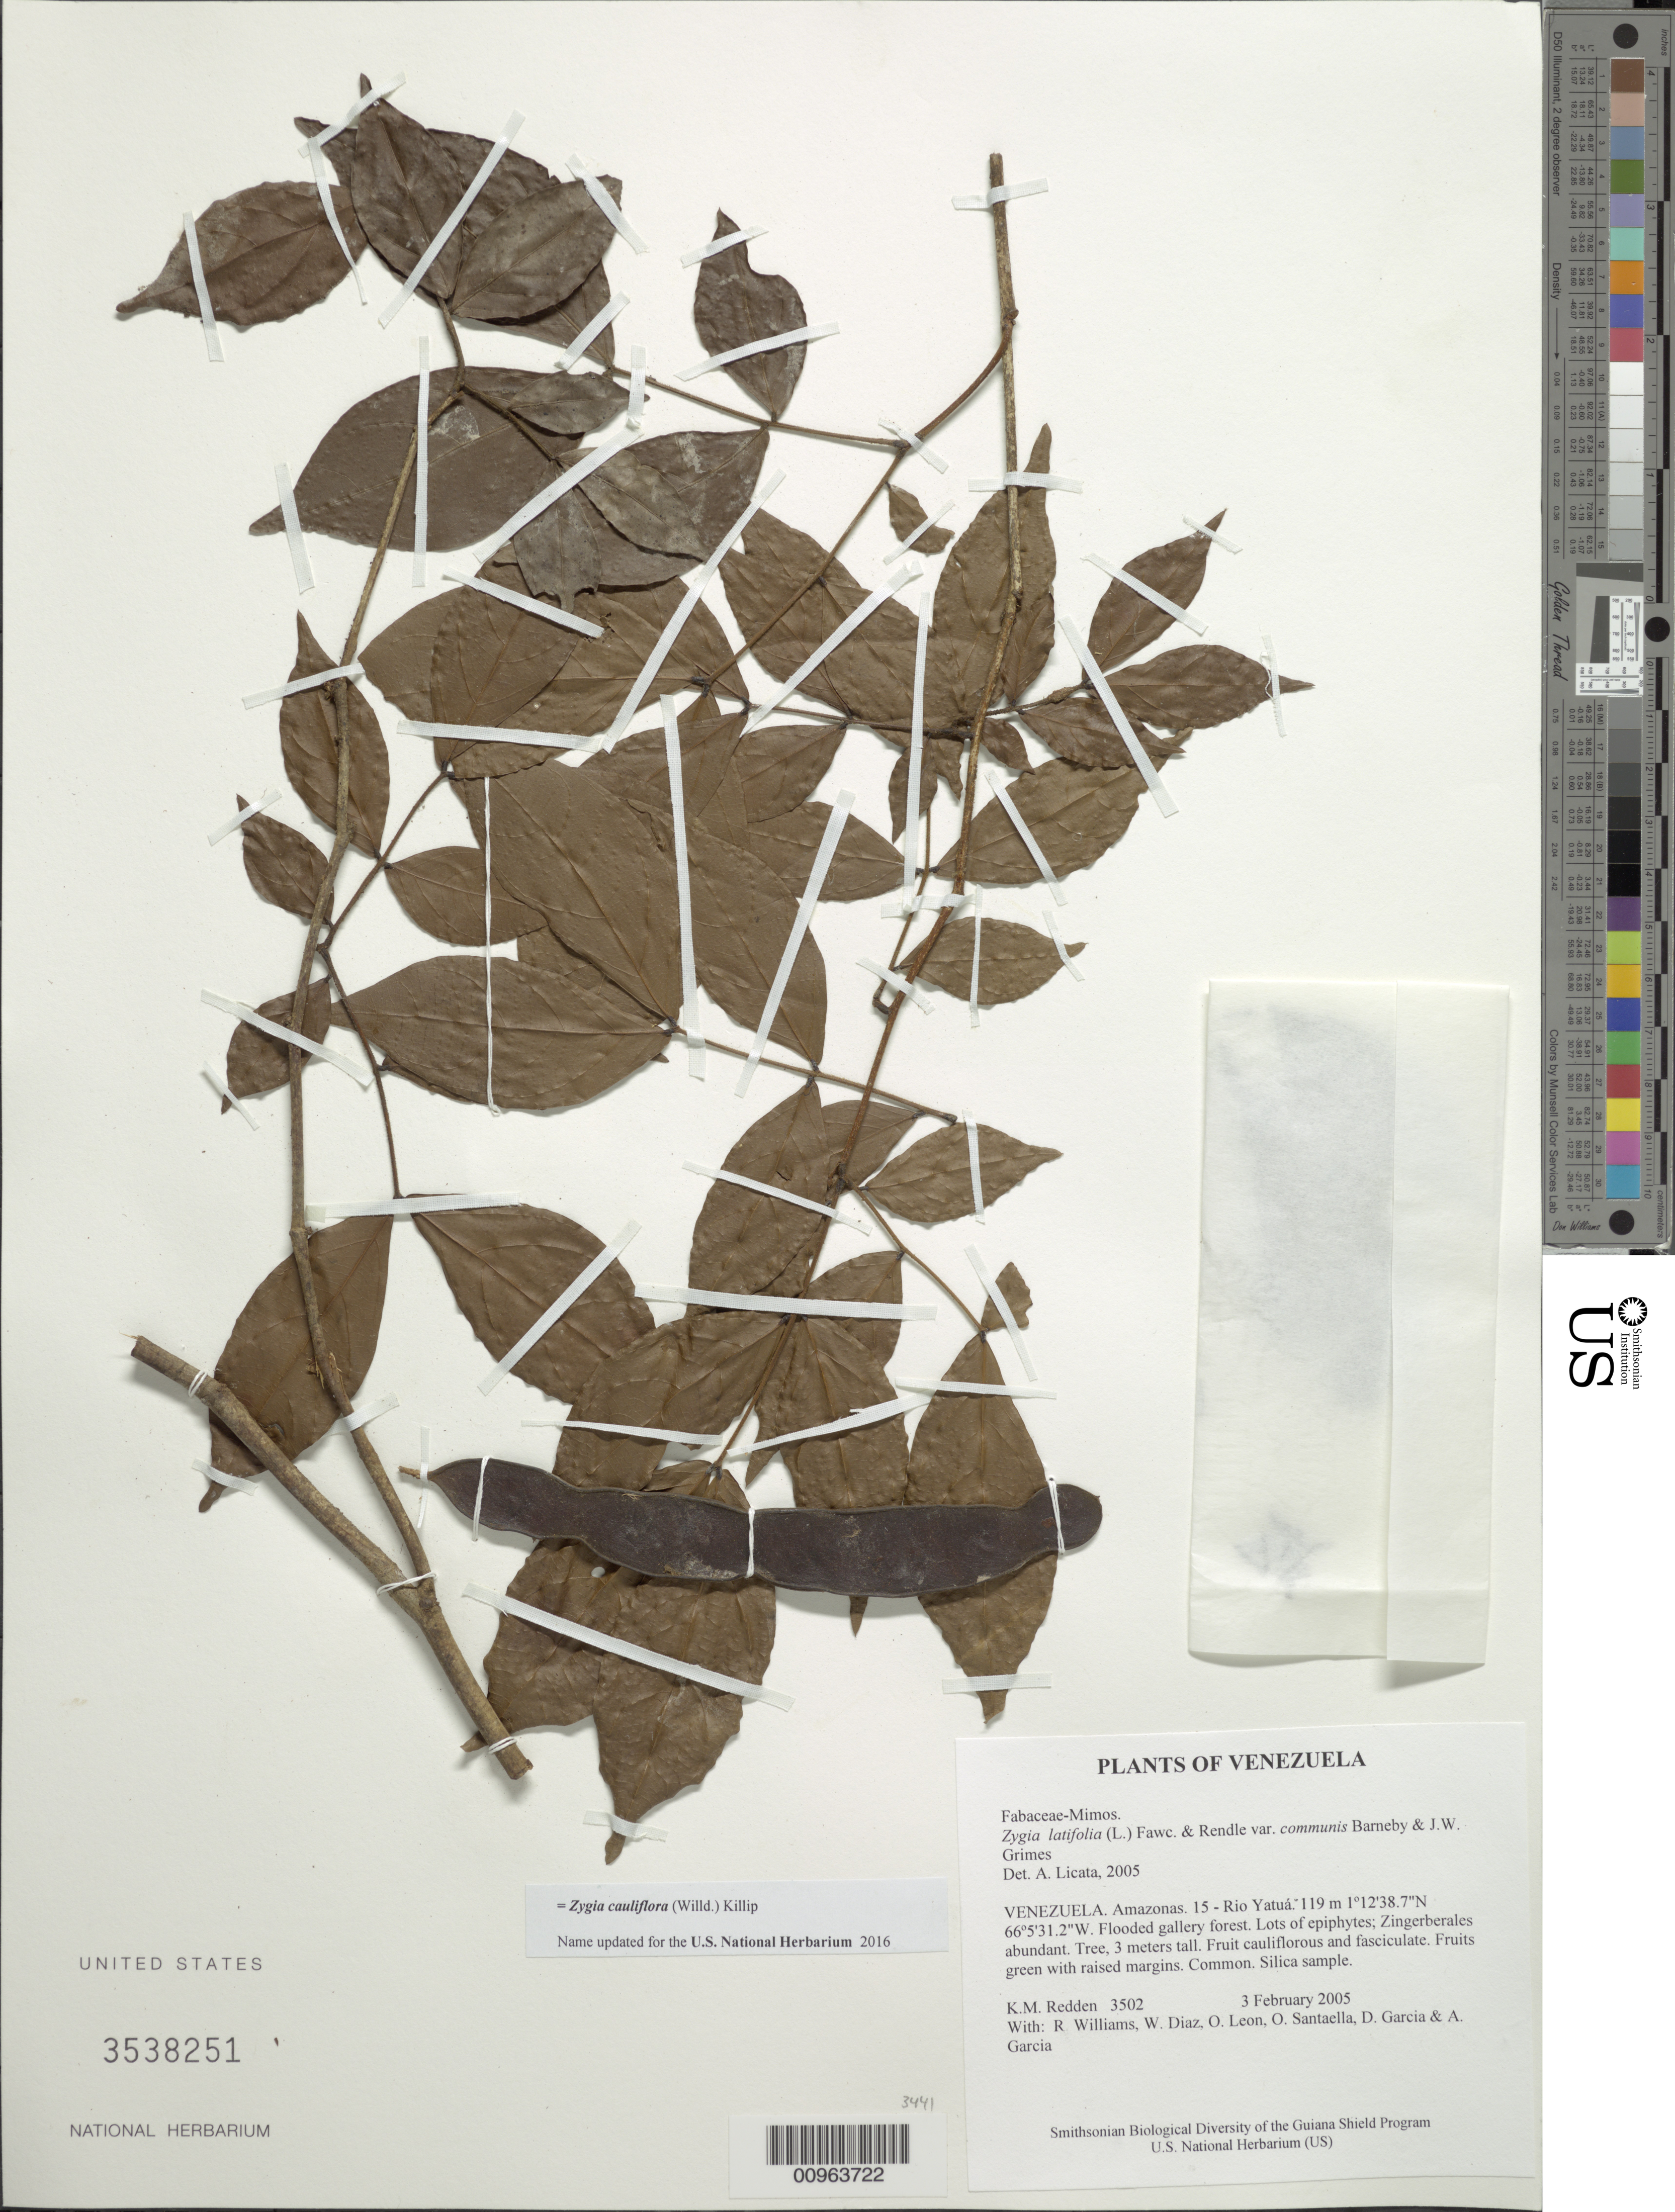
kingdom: Plantae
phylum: Tracheophyta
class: Magnoliopsida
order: Fabales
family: Fabaceae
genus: Zygia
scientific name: Zygia cauliflora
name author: (Willd.) Killip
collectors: K. M. Redden, R. Williams, W. Díaz P., O. León, O. Santaella, D. Garcia & A. Garcia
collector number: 3502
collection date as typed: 3 February 2005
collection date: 2005-02-03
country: Venezuela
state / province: Amazonas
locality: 15 - Rio Yatuá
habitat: Flooded gallery forest. Lots of epiphytes; Zingerberales abundant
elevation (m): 119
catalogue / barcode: US 3538251